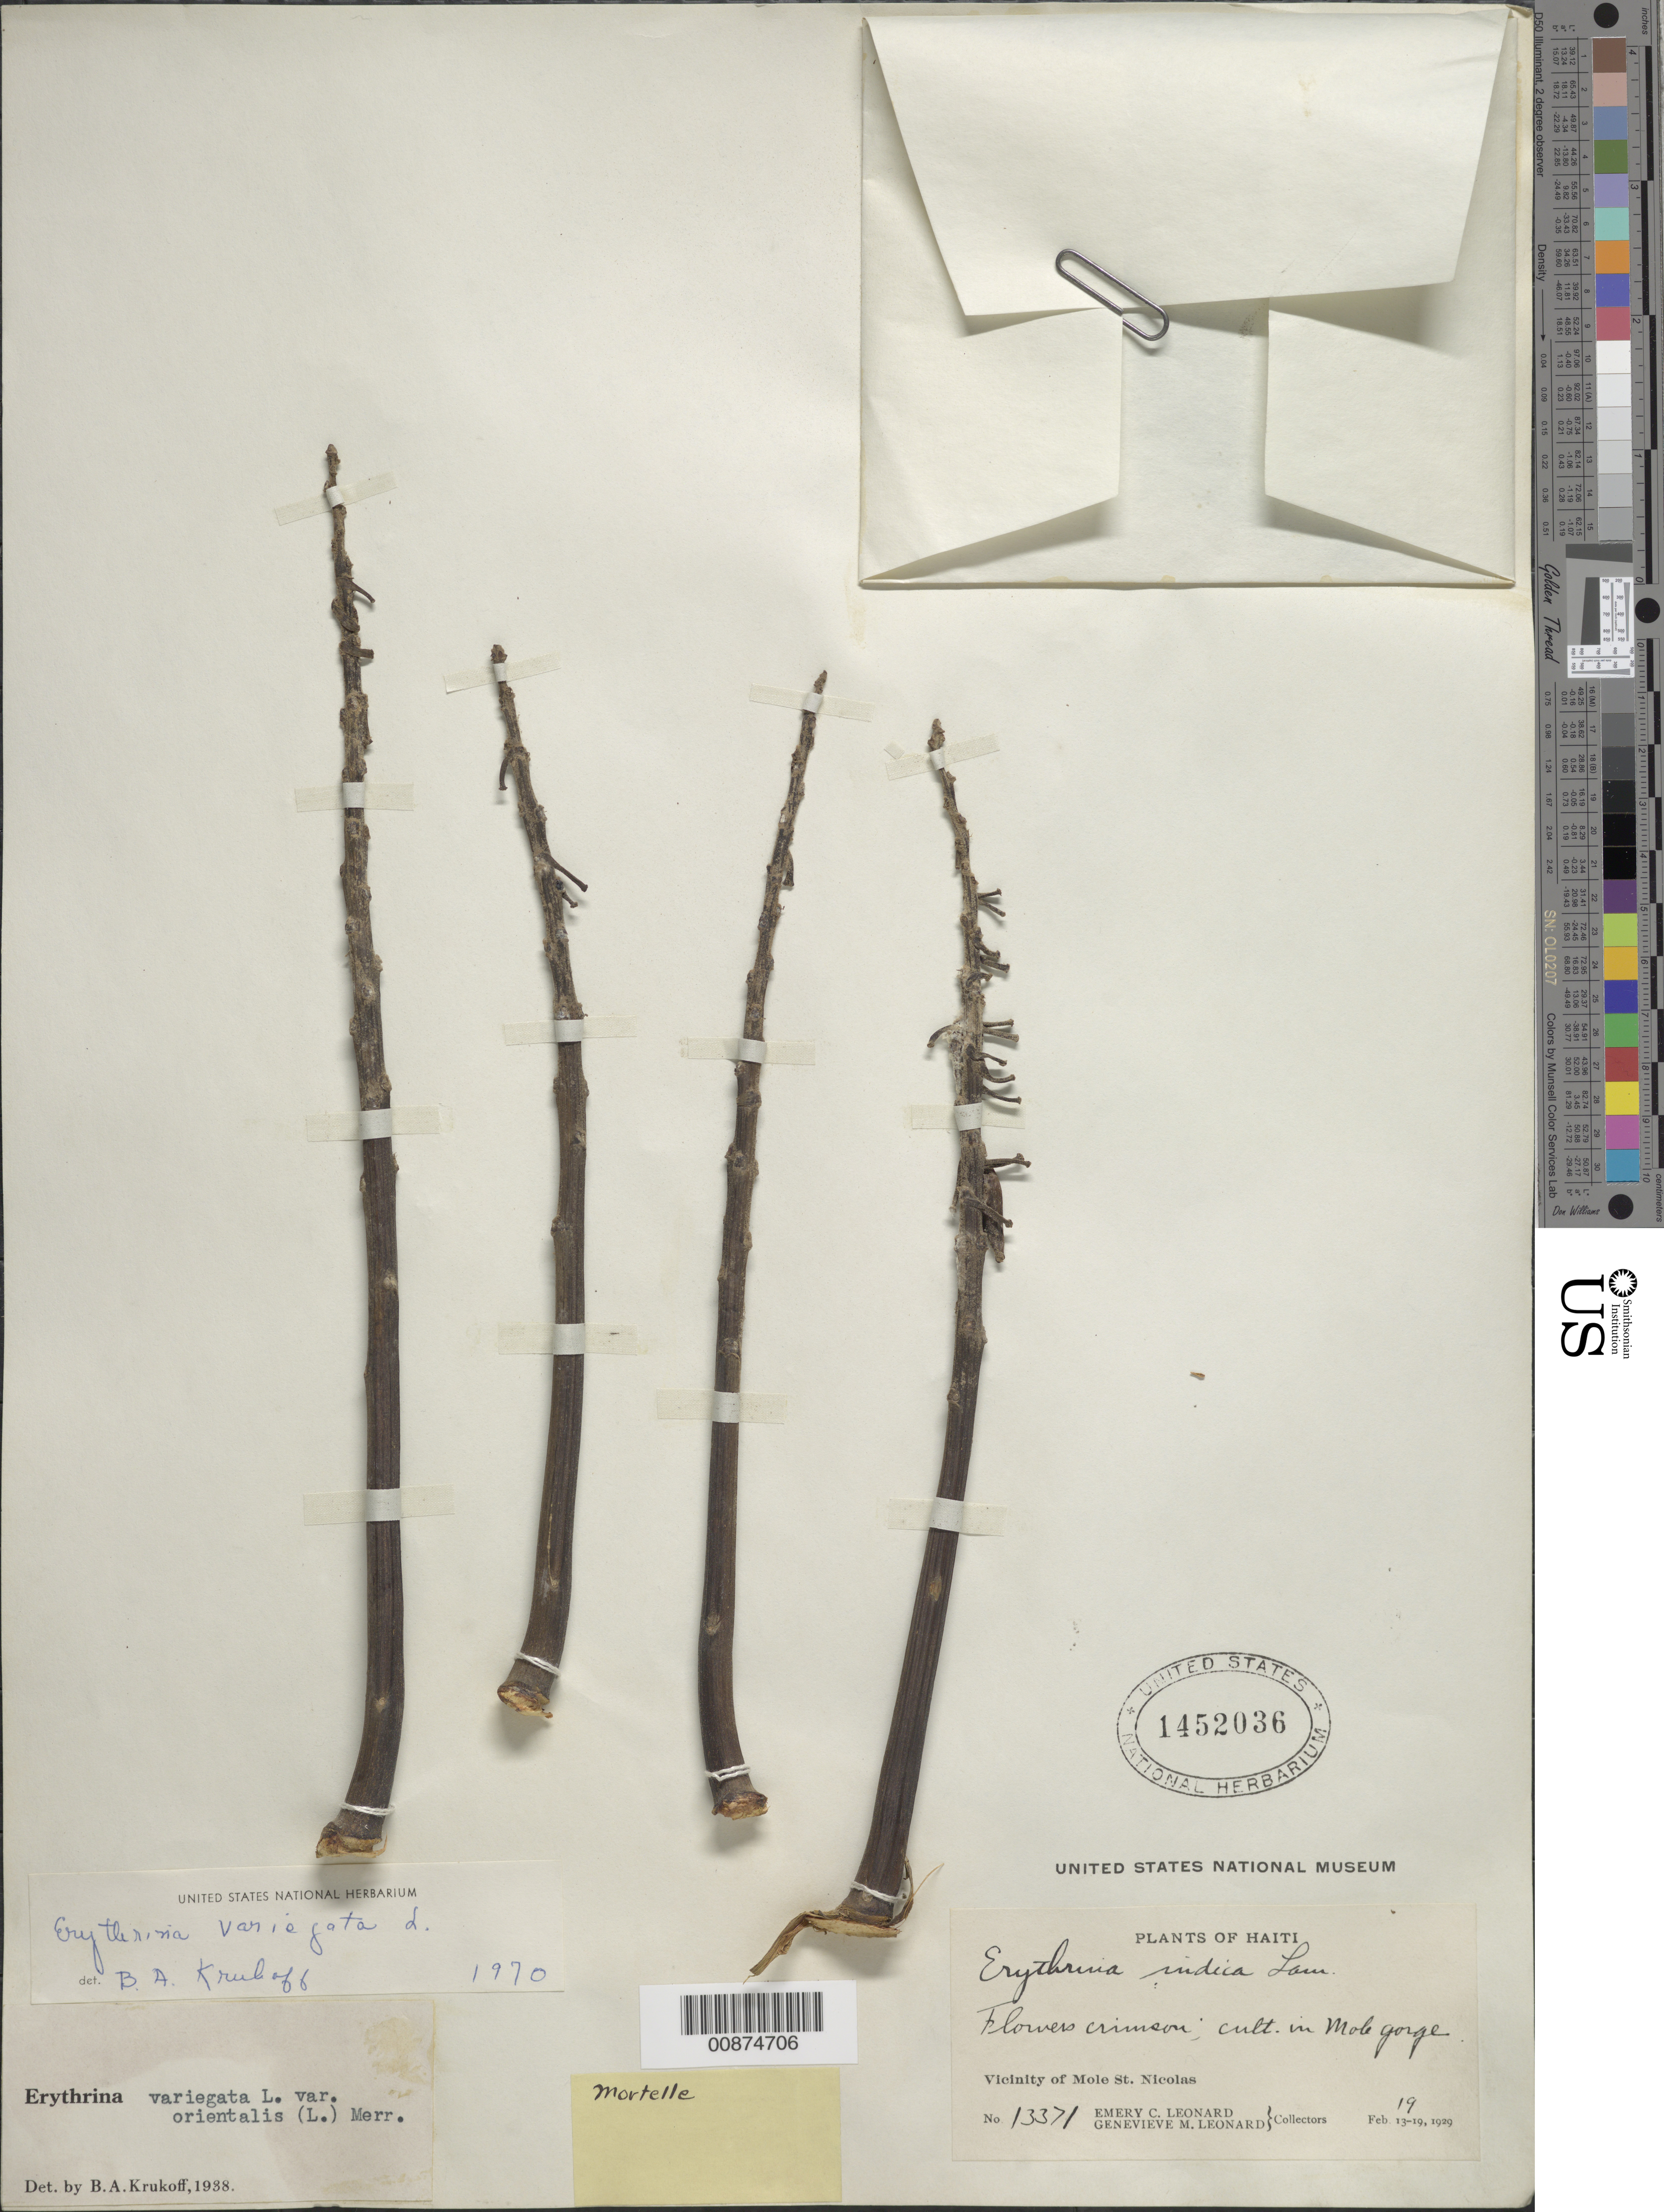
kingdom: Plantae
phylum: Tracheophyta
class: Magnoliopsida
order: Fabales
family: Fabaceae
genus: Erythrina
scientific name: Erythrina variegata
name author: L.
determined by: Krukoff, B. A.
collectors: E. C. Leonard & G. M. Leonard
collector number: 13371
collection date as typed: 19 Feb 1929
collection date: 1929-02-19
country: Haiti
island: Hispaniola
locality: Mole Gorge. Vicinity of Mole St. Nicolas.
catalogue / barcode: US 1452036